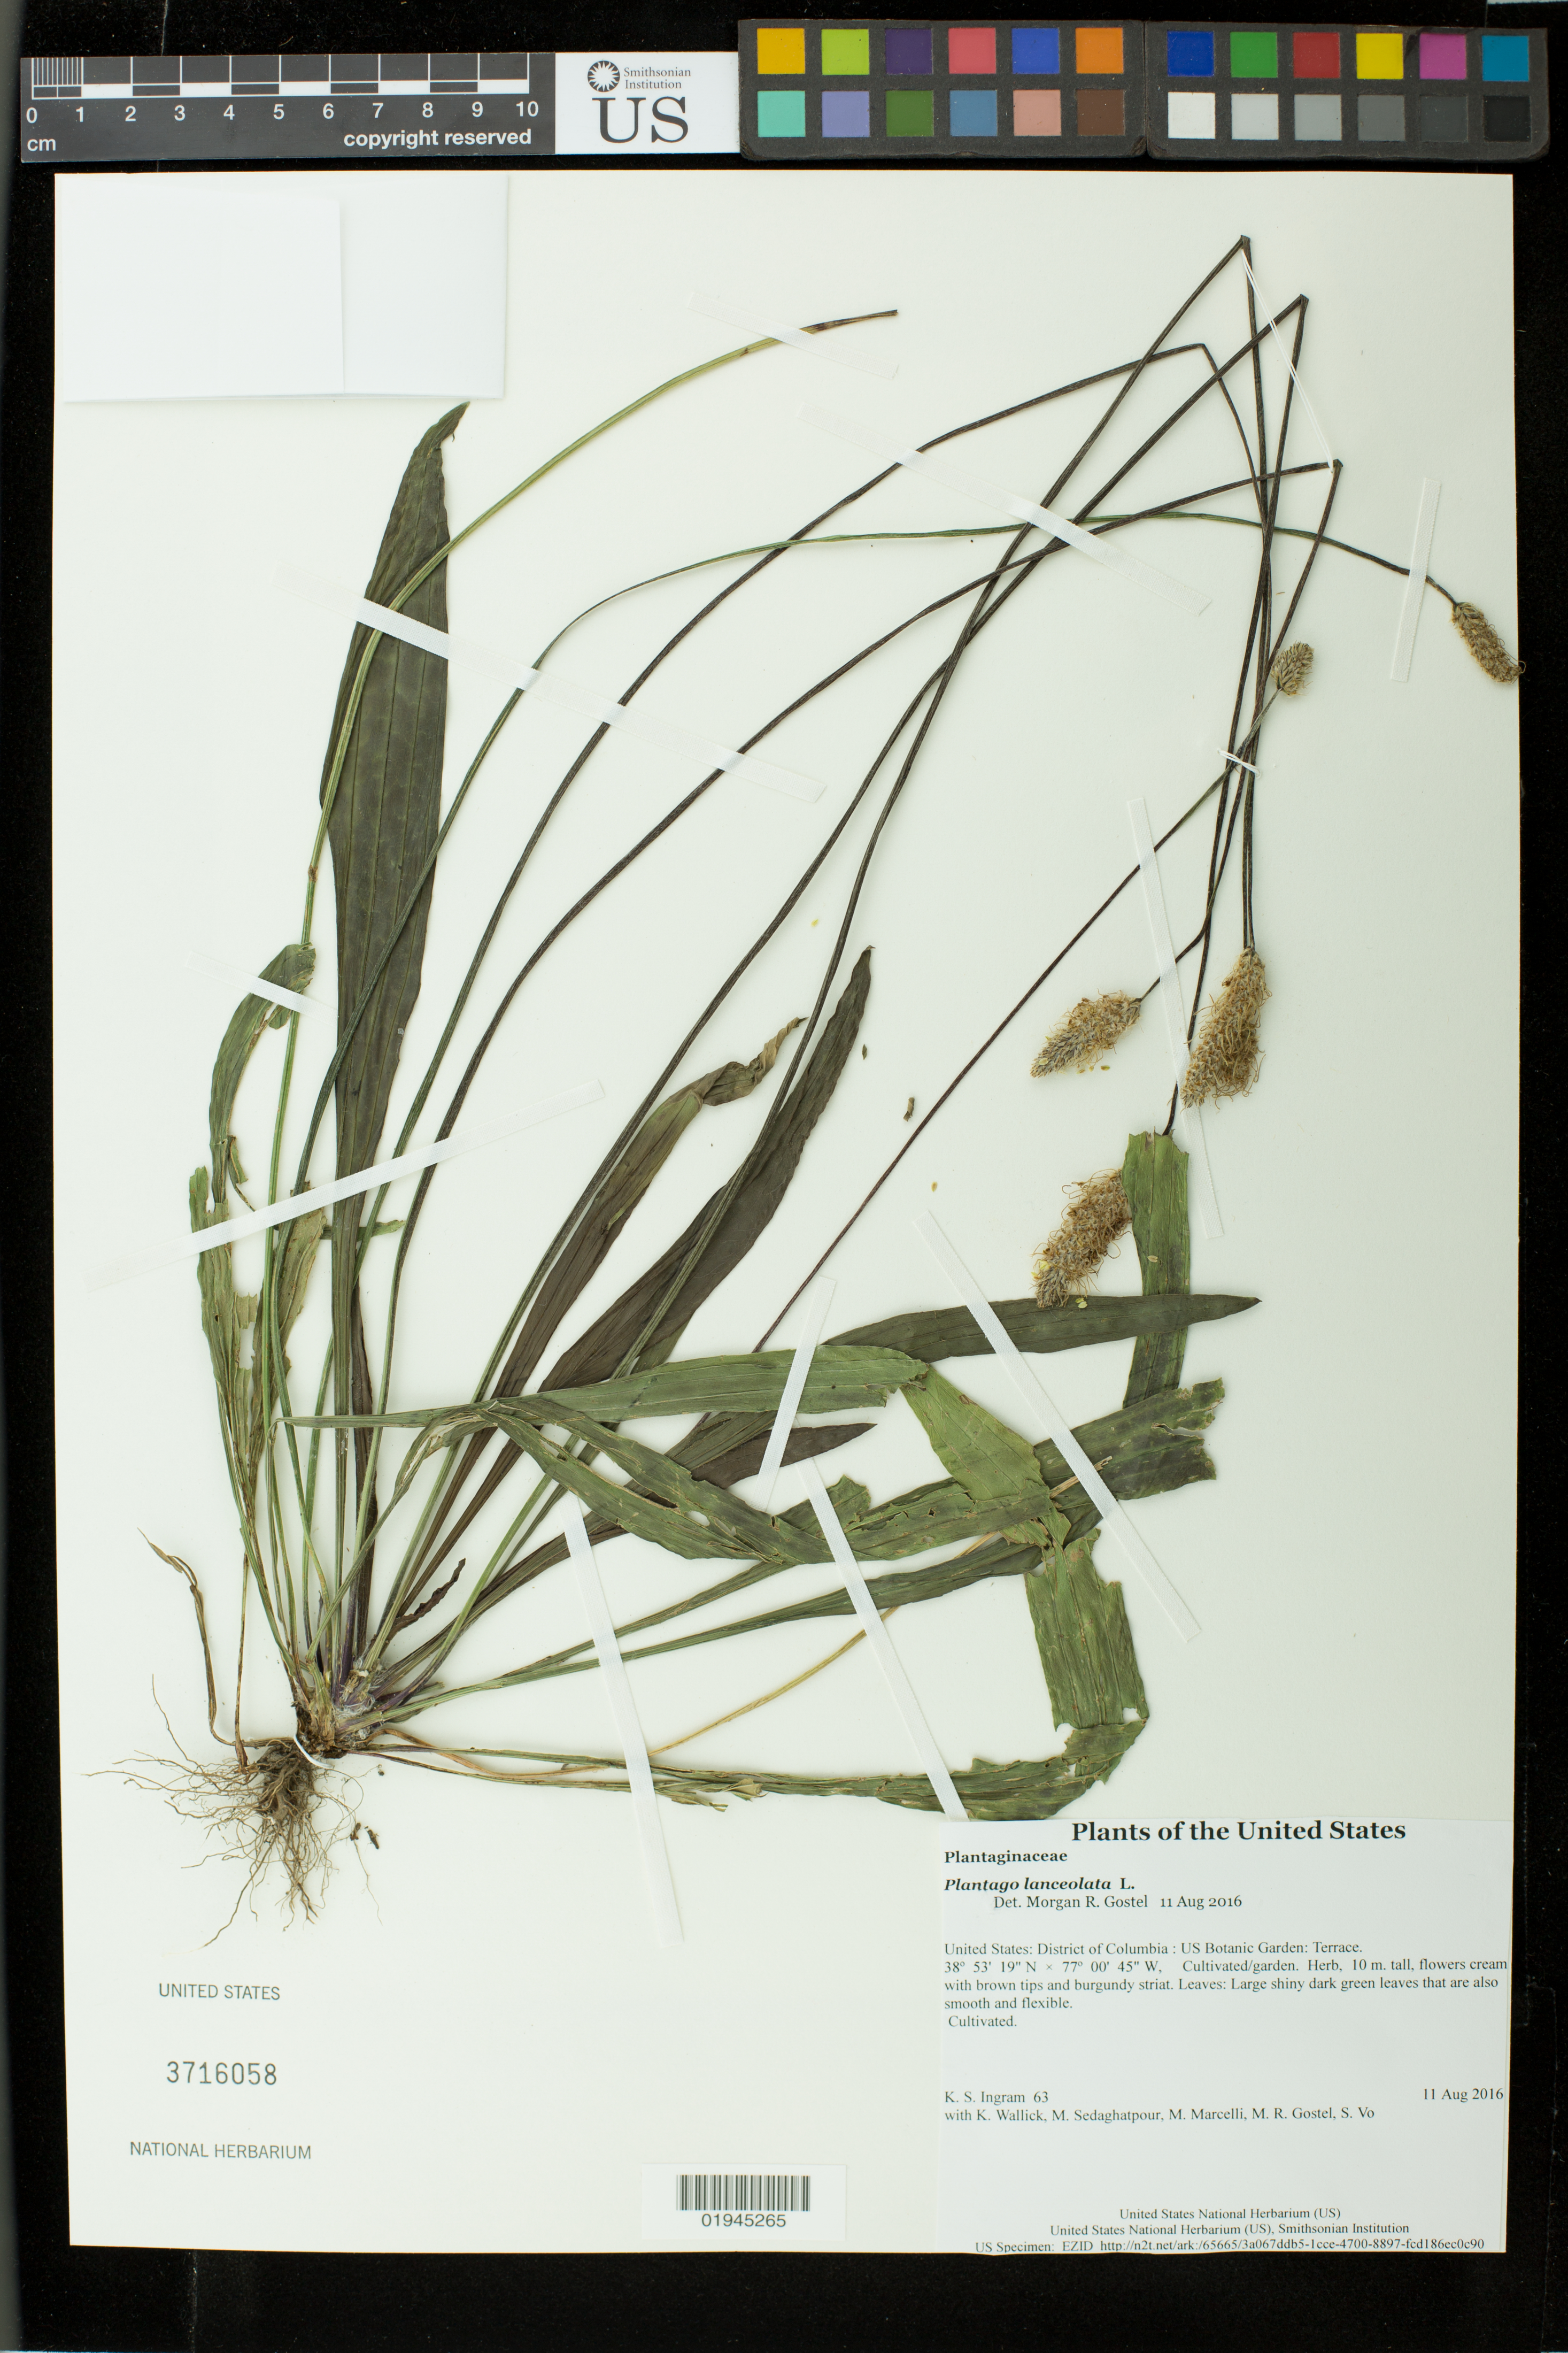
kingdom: Plantae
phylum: Tracheophyta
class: Magnoliopsida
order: Lamiales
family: Plantaginaceae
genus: Plantago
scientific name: Plantago lanceolata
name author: L.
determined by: Gostel, Morgan R., (BRIT), Botanical Research Institute of Texas (UNITED STATES)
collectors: K. S. Ingram, K. Wallick, M. Sedaghatpour, M. Marcelli, M. R. Gostel & S. Vo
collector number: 63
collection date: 2016-08-11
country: United States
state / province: District of Columbia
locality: US Botanic Garden: Terrace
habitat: Cultivated/garden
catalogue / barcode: US 3716058